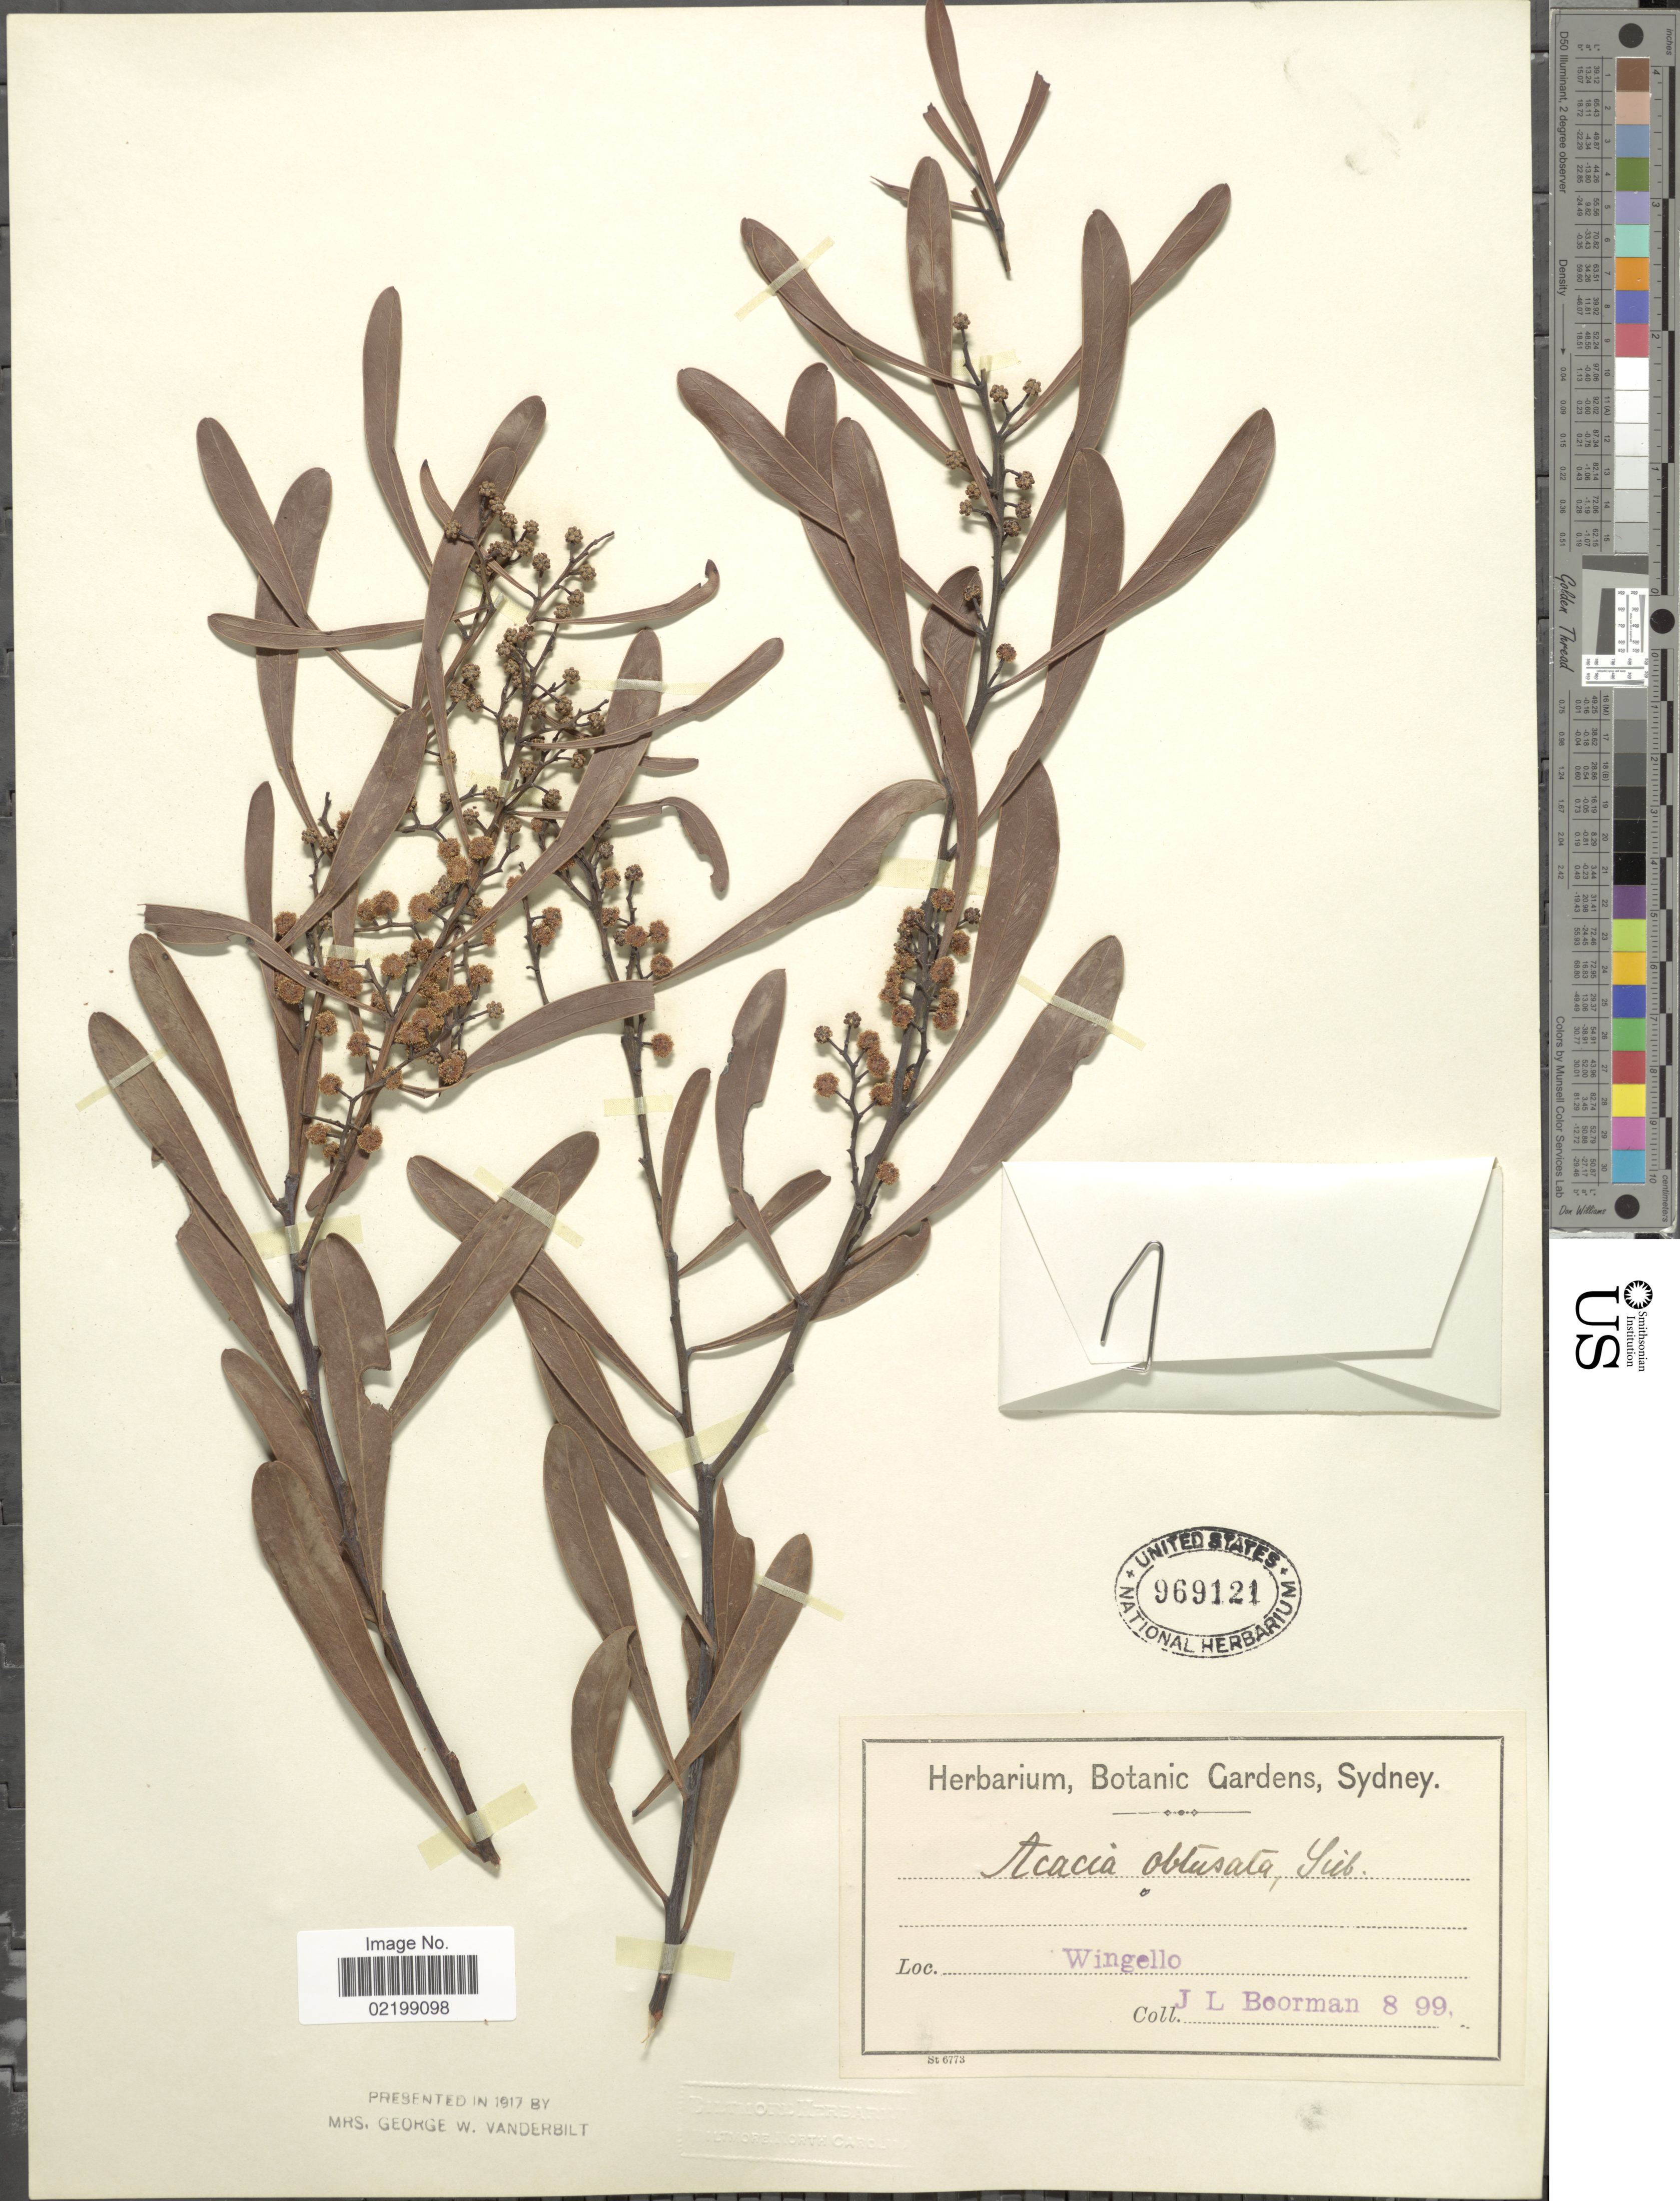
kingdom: Plantae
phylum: Tracheophyta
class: Magnoliopsida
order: Fabales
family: Fabaceae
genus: Acacia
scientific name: Acacia obtusata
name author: Sieber ex DC.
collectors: J. Boorman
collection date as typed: Transcribed d/m/y: /8/99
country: Australia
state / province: New South Wales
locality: Wingello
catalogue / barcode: US 969121